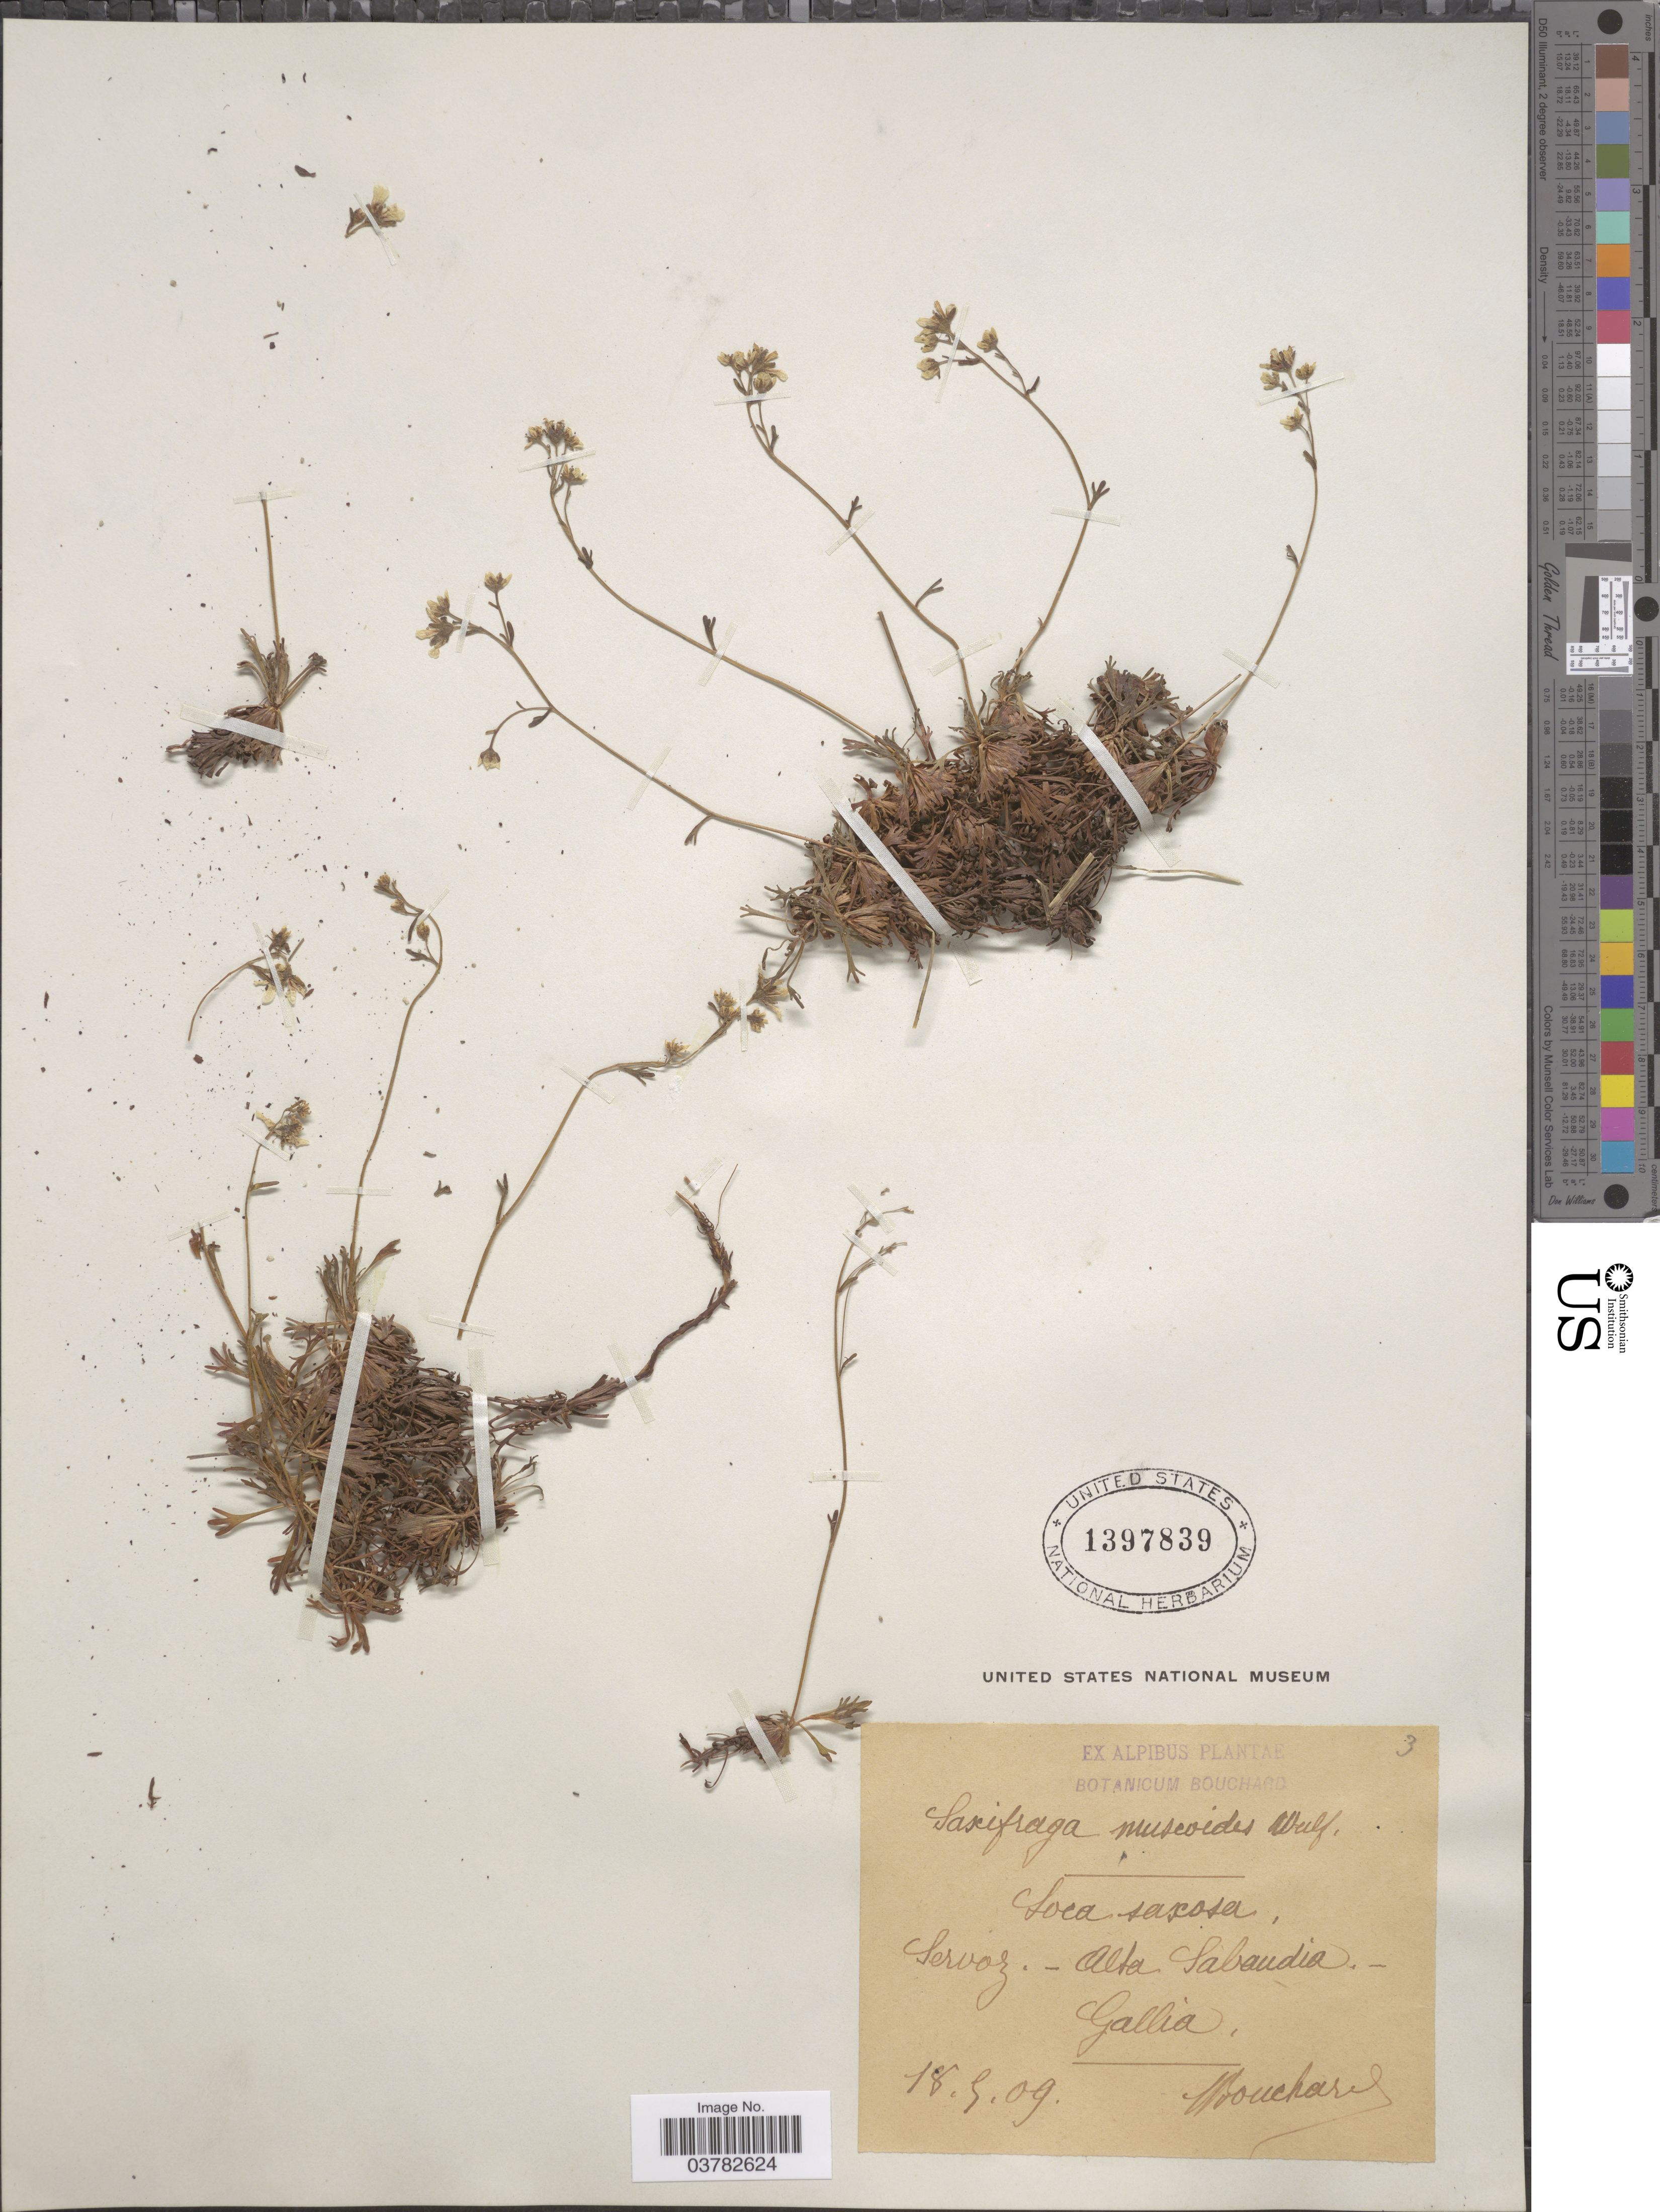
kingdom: Plantae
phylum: Tracheophyta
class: Magnoliopsida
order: Saxifragales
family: Saxifragaceae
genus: Saxifraga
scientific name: Saxifraga muscoides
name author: All.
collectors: -. Bouchard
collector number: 3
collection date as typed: Transcribed d/m/y: 18/5/9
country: France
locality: Ex Alpibus [unsure placement]. Servoz. - Alta Sabaudia. - Gallia.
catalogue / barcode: US 1397839